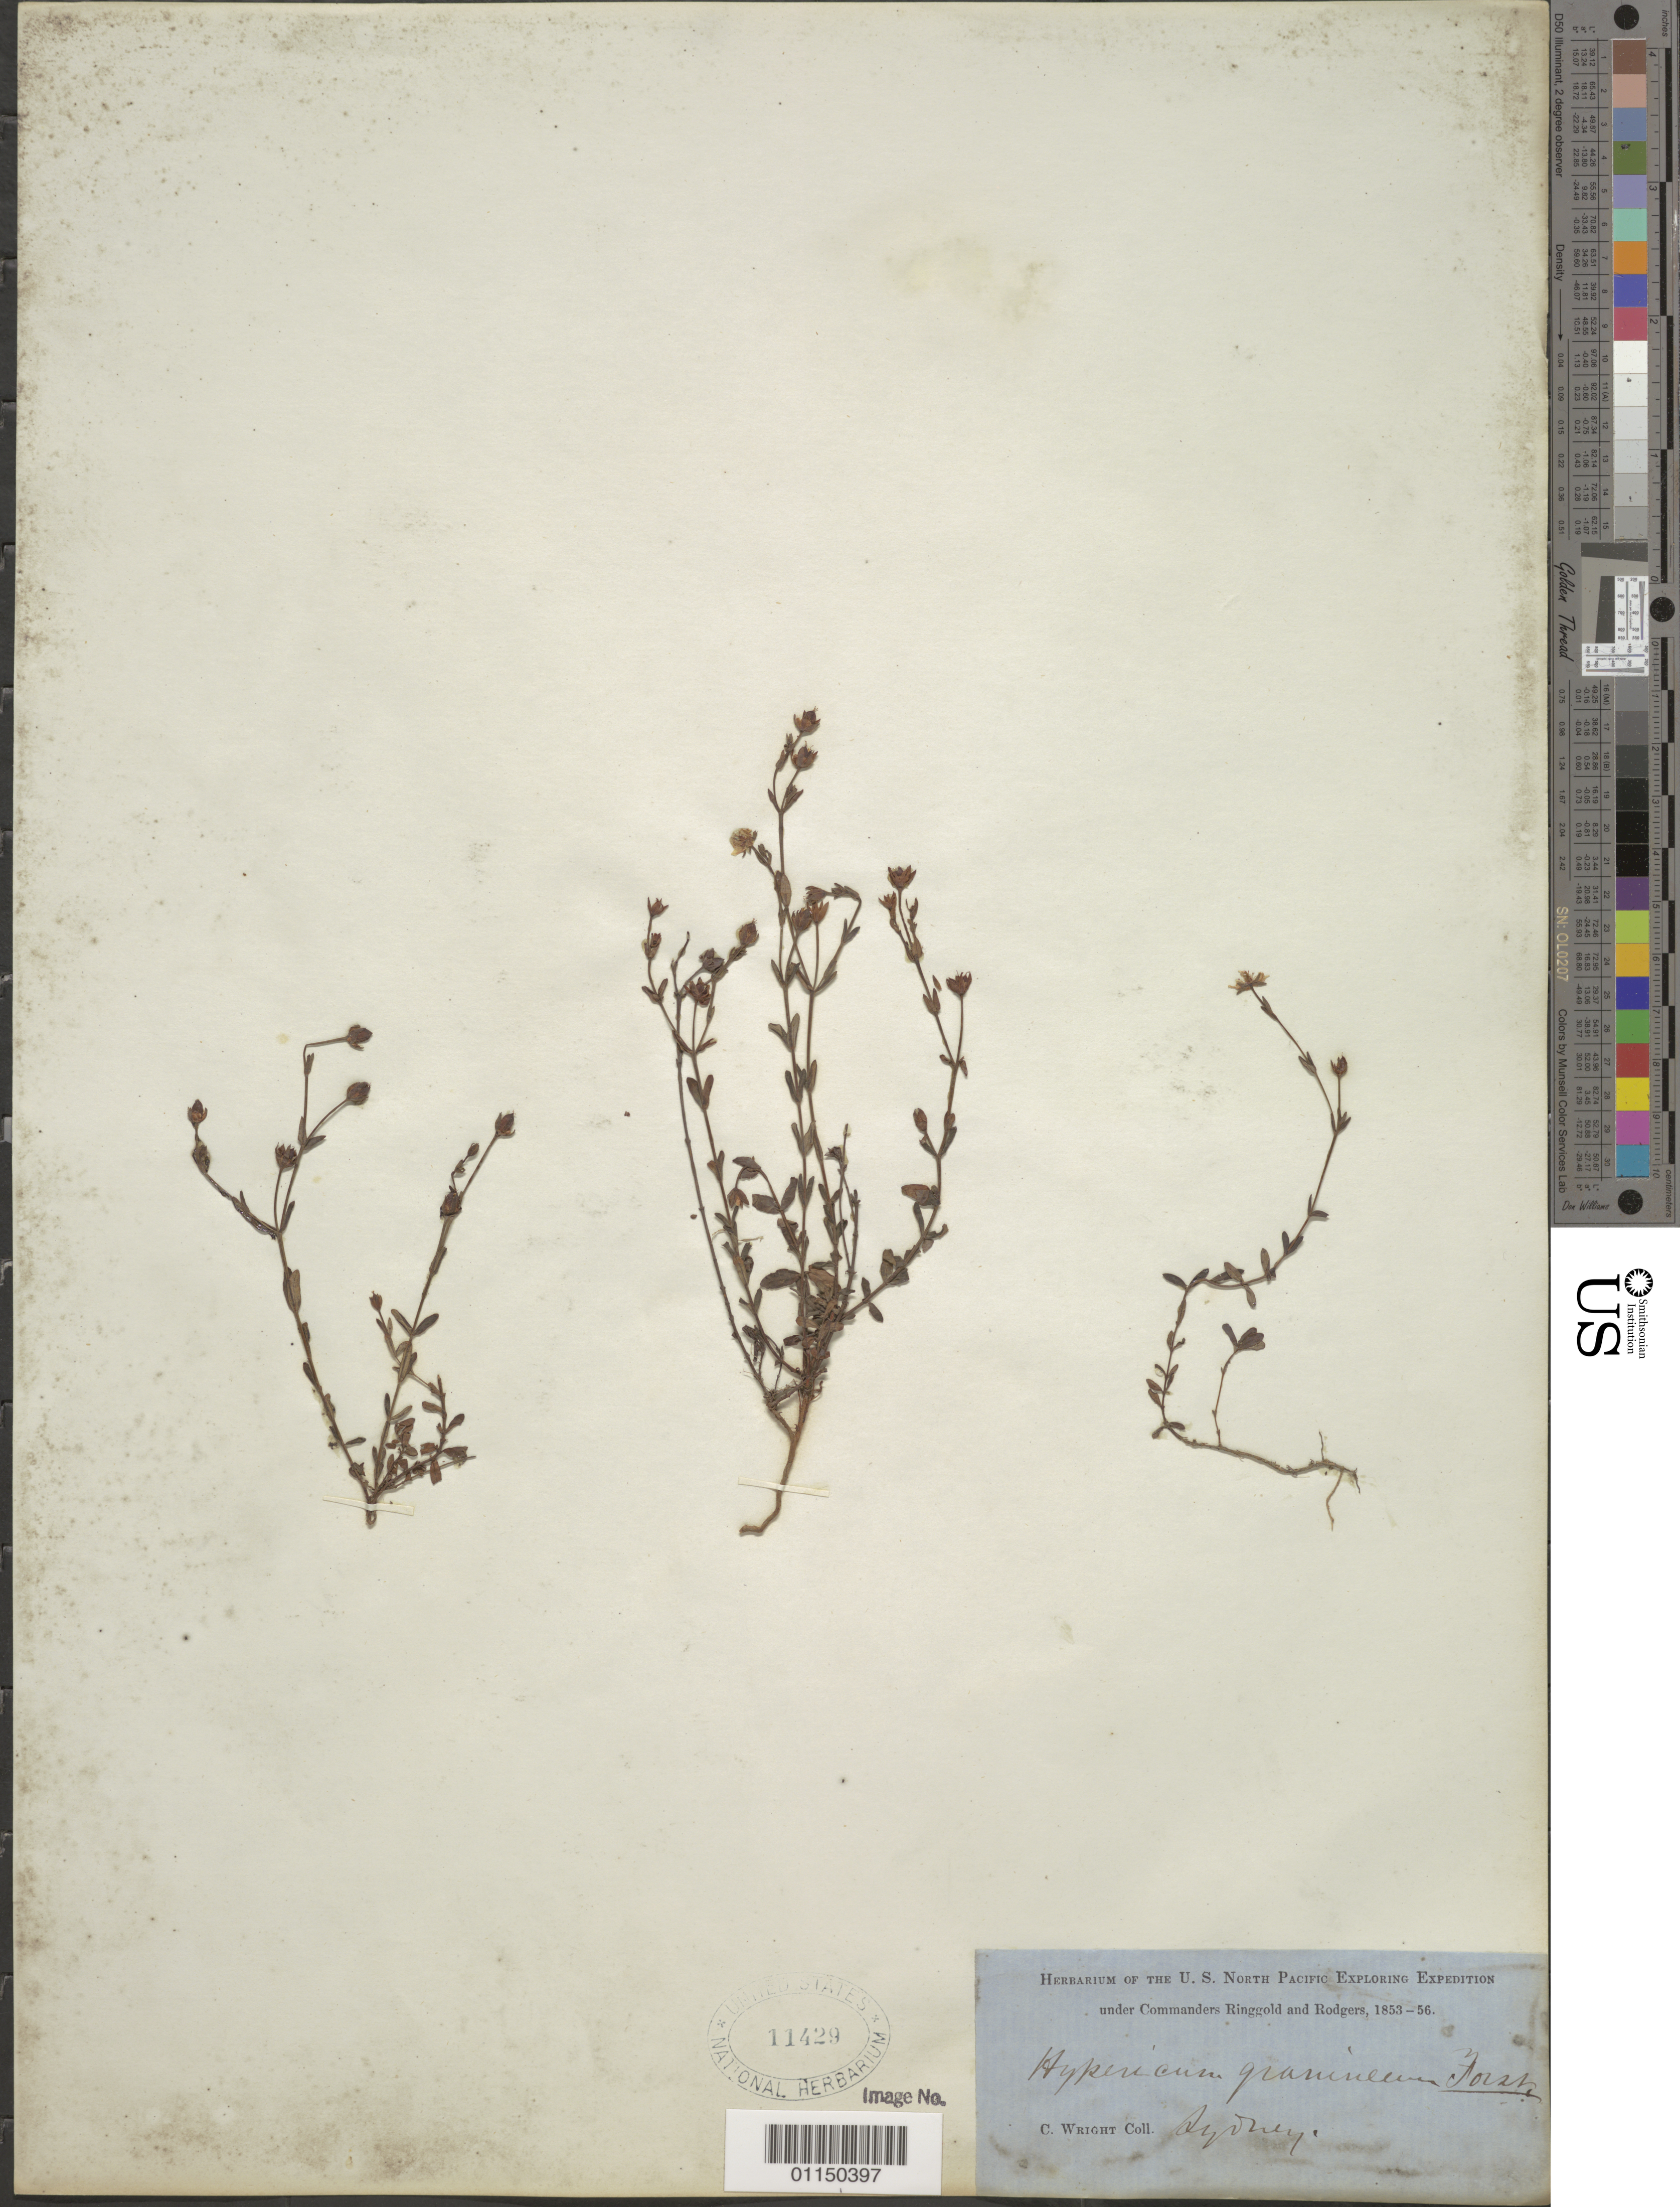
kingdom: Plantae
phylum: Tracheophyta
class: Magnoliopsida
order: Malpighiales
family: Hypericaceae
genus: Hypericum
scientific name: Hypericum gramineum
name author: G. Forst.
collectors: C. Wright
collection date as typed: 1853 to -- -- 1856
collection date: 1853/1856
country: Australia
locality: Sydney.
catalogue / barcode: US 11429